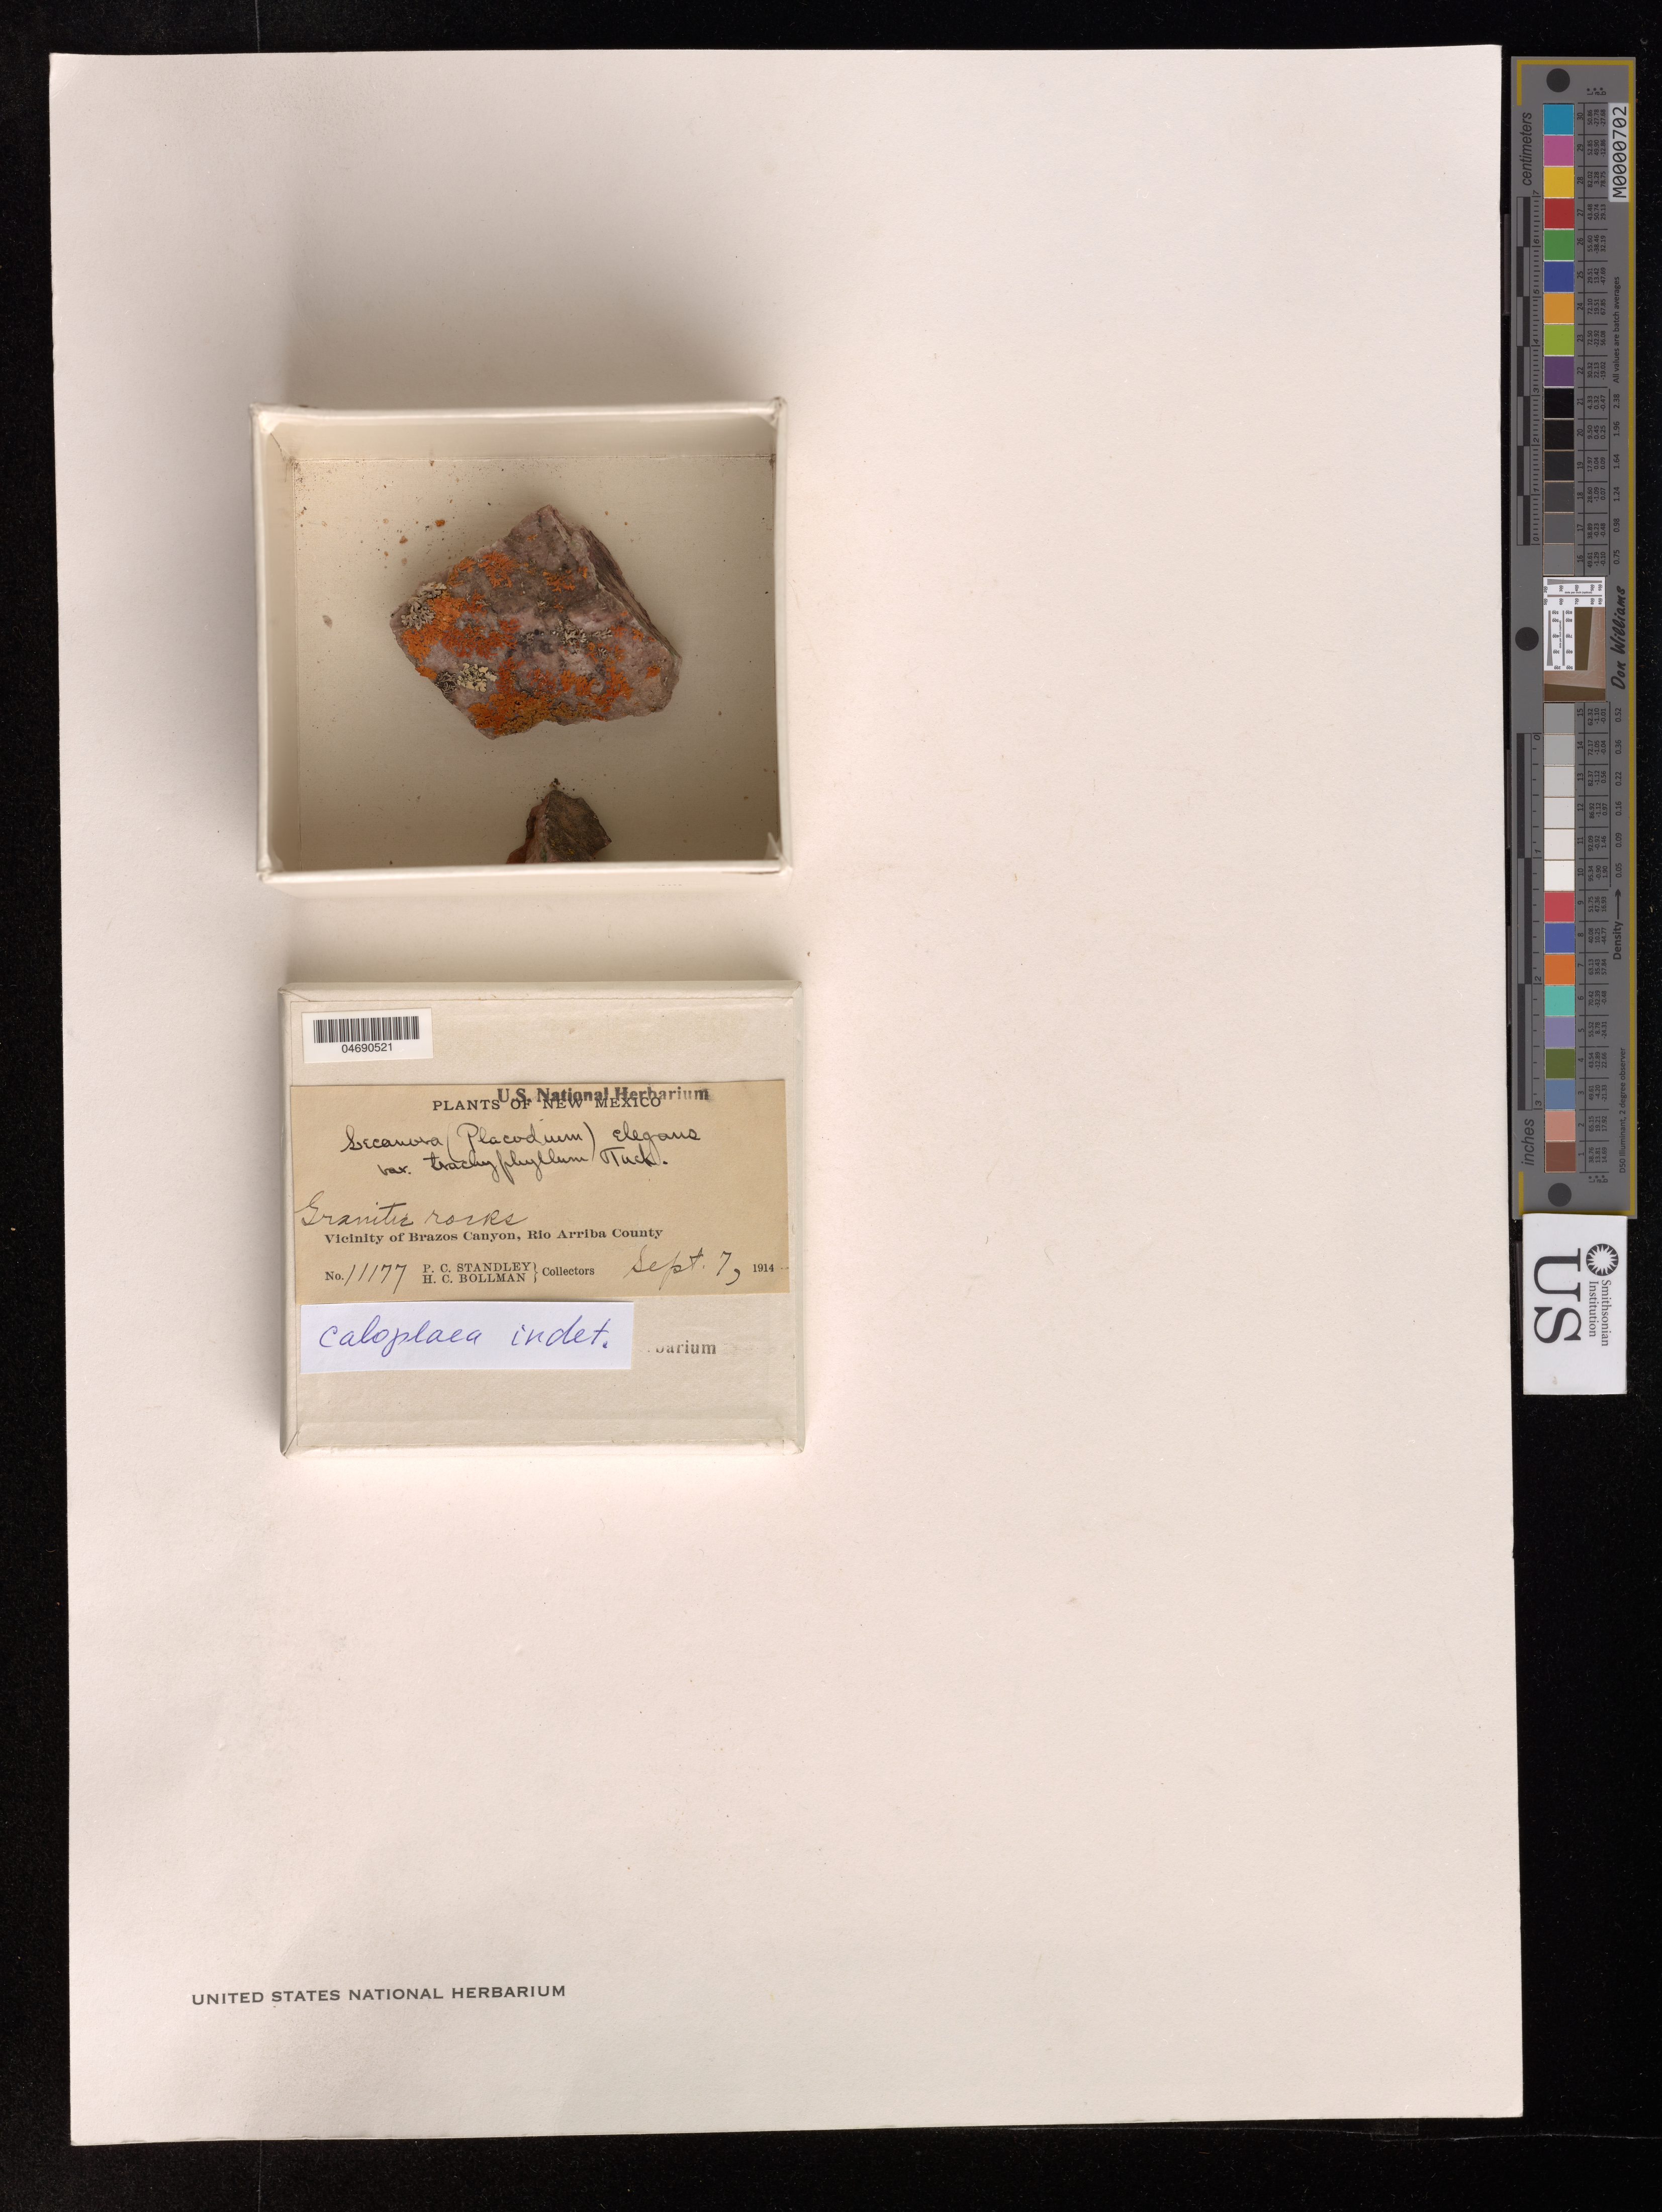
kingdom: Fungi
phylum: Ascomycota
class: Lecanoromycetes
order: Teloschistales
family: Teloschistaceae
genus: Caloplaca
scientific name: Caloplaca sp.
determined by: Lichen Identifications Updating Project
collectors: P. C. Standley & H. C. Bollman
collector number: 11177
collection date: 1914-09-07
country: United States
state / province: New Mexico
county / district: Rio Arriba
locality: Vicinity of Brazos Canyon